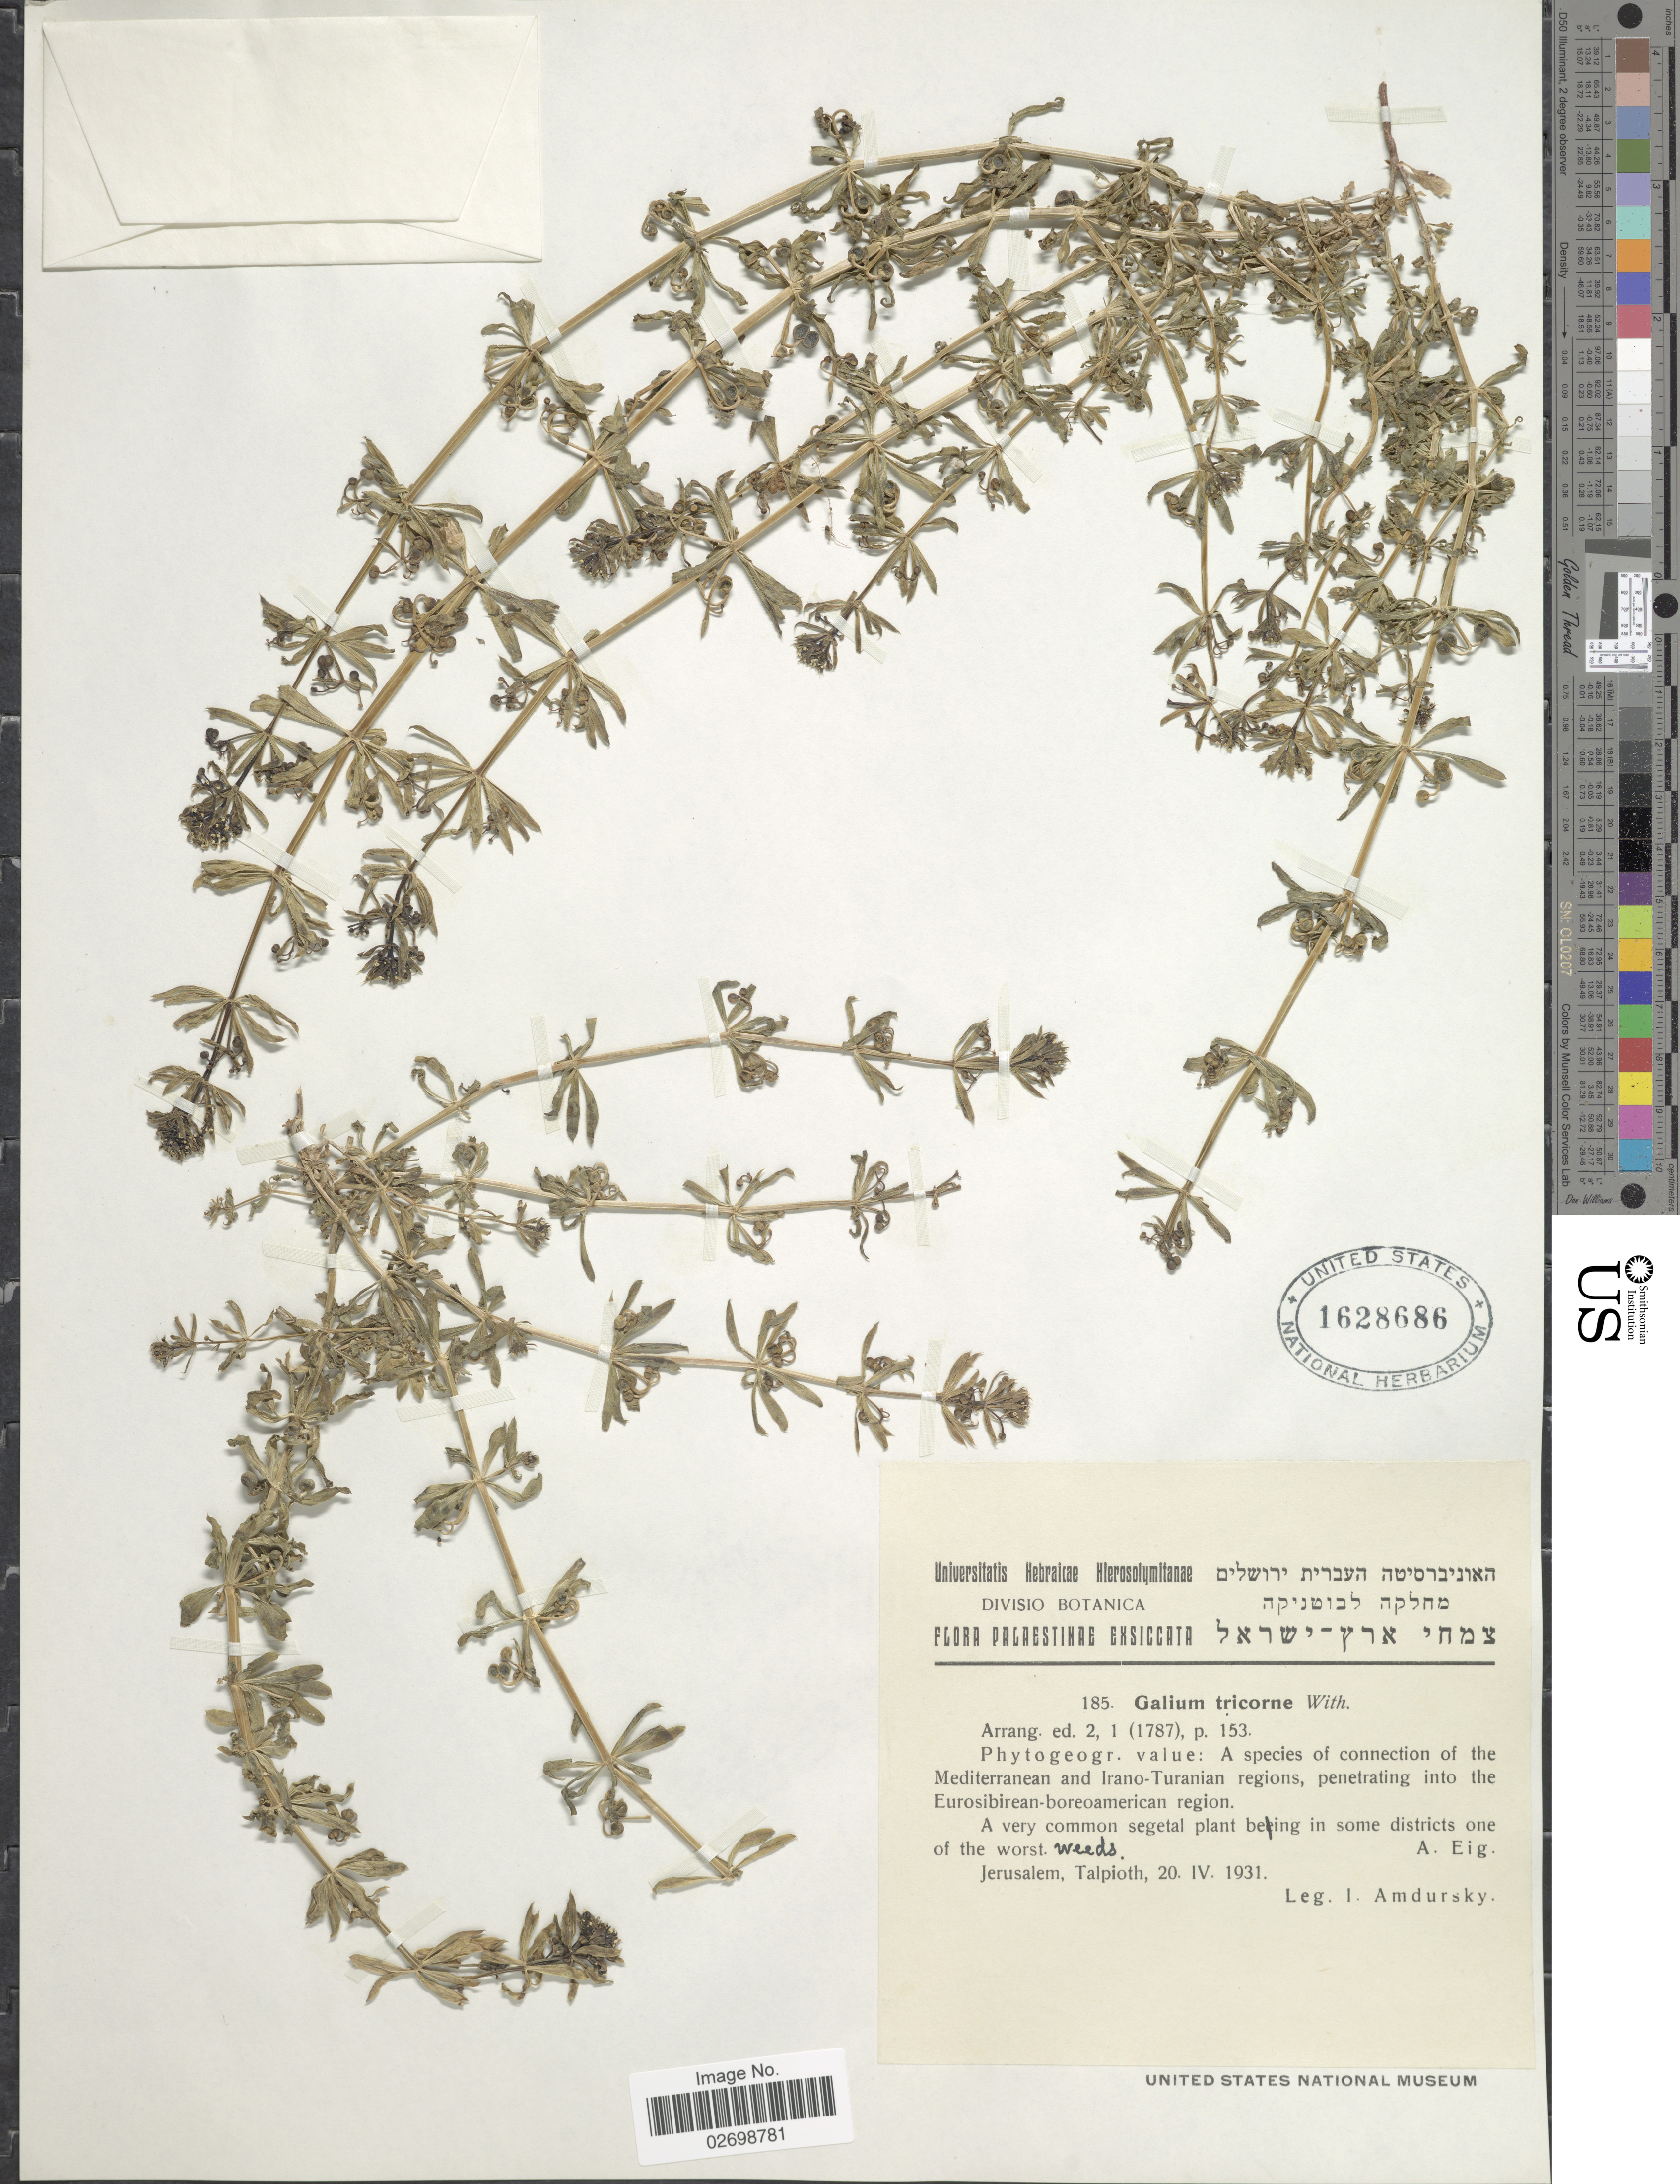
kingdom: Plantae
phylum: Tracheophyta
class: Magnoliopsida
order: Gentianales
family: Rubiaceae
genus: Galium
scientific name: Galium tricornutum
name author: Dandy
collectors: I. Amdursky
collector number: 185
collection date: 1931-04-20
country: Israel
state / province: Jerusalem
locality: Jerusalem, Talpioth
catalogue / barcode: US 1628686